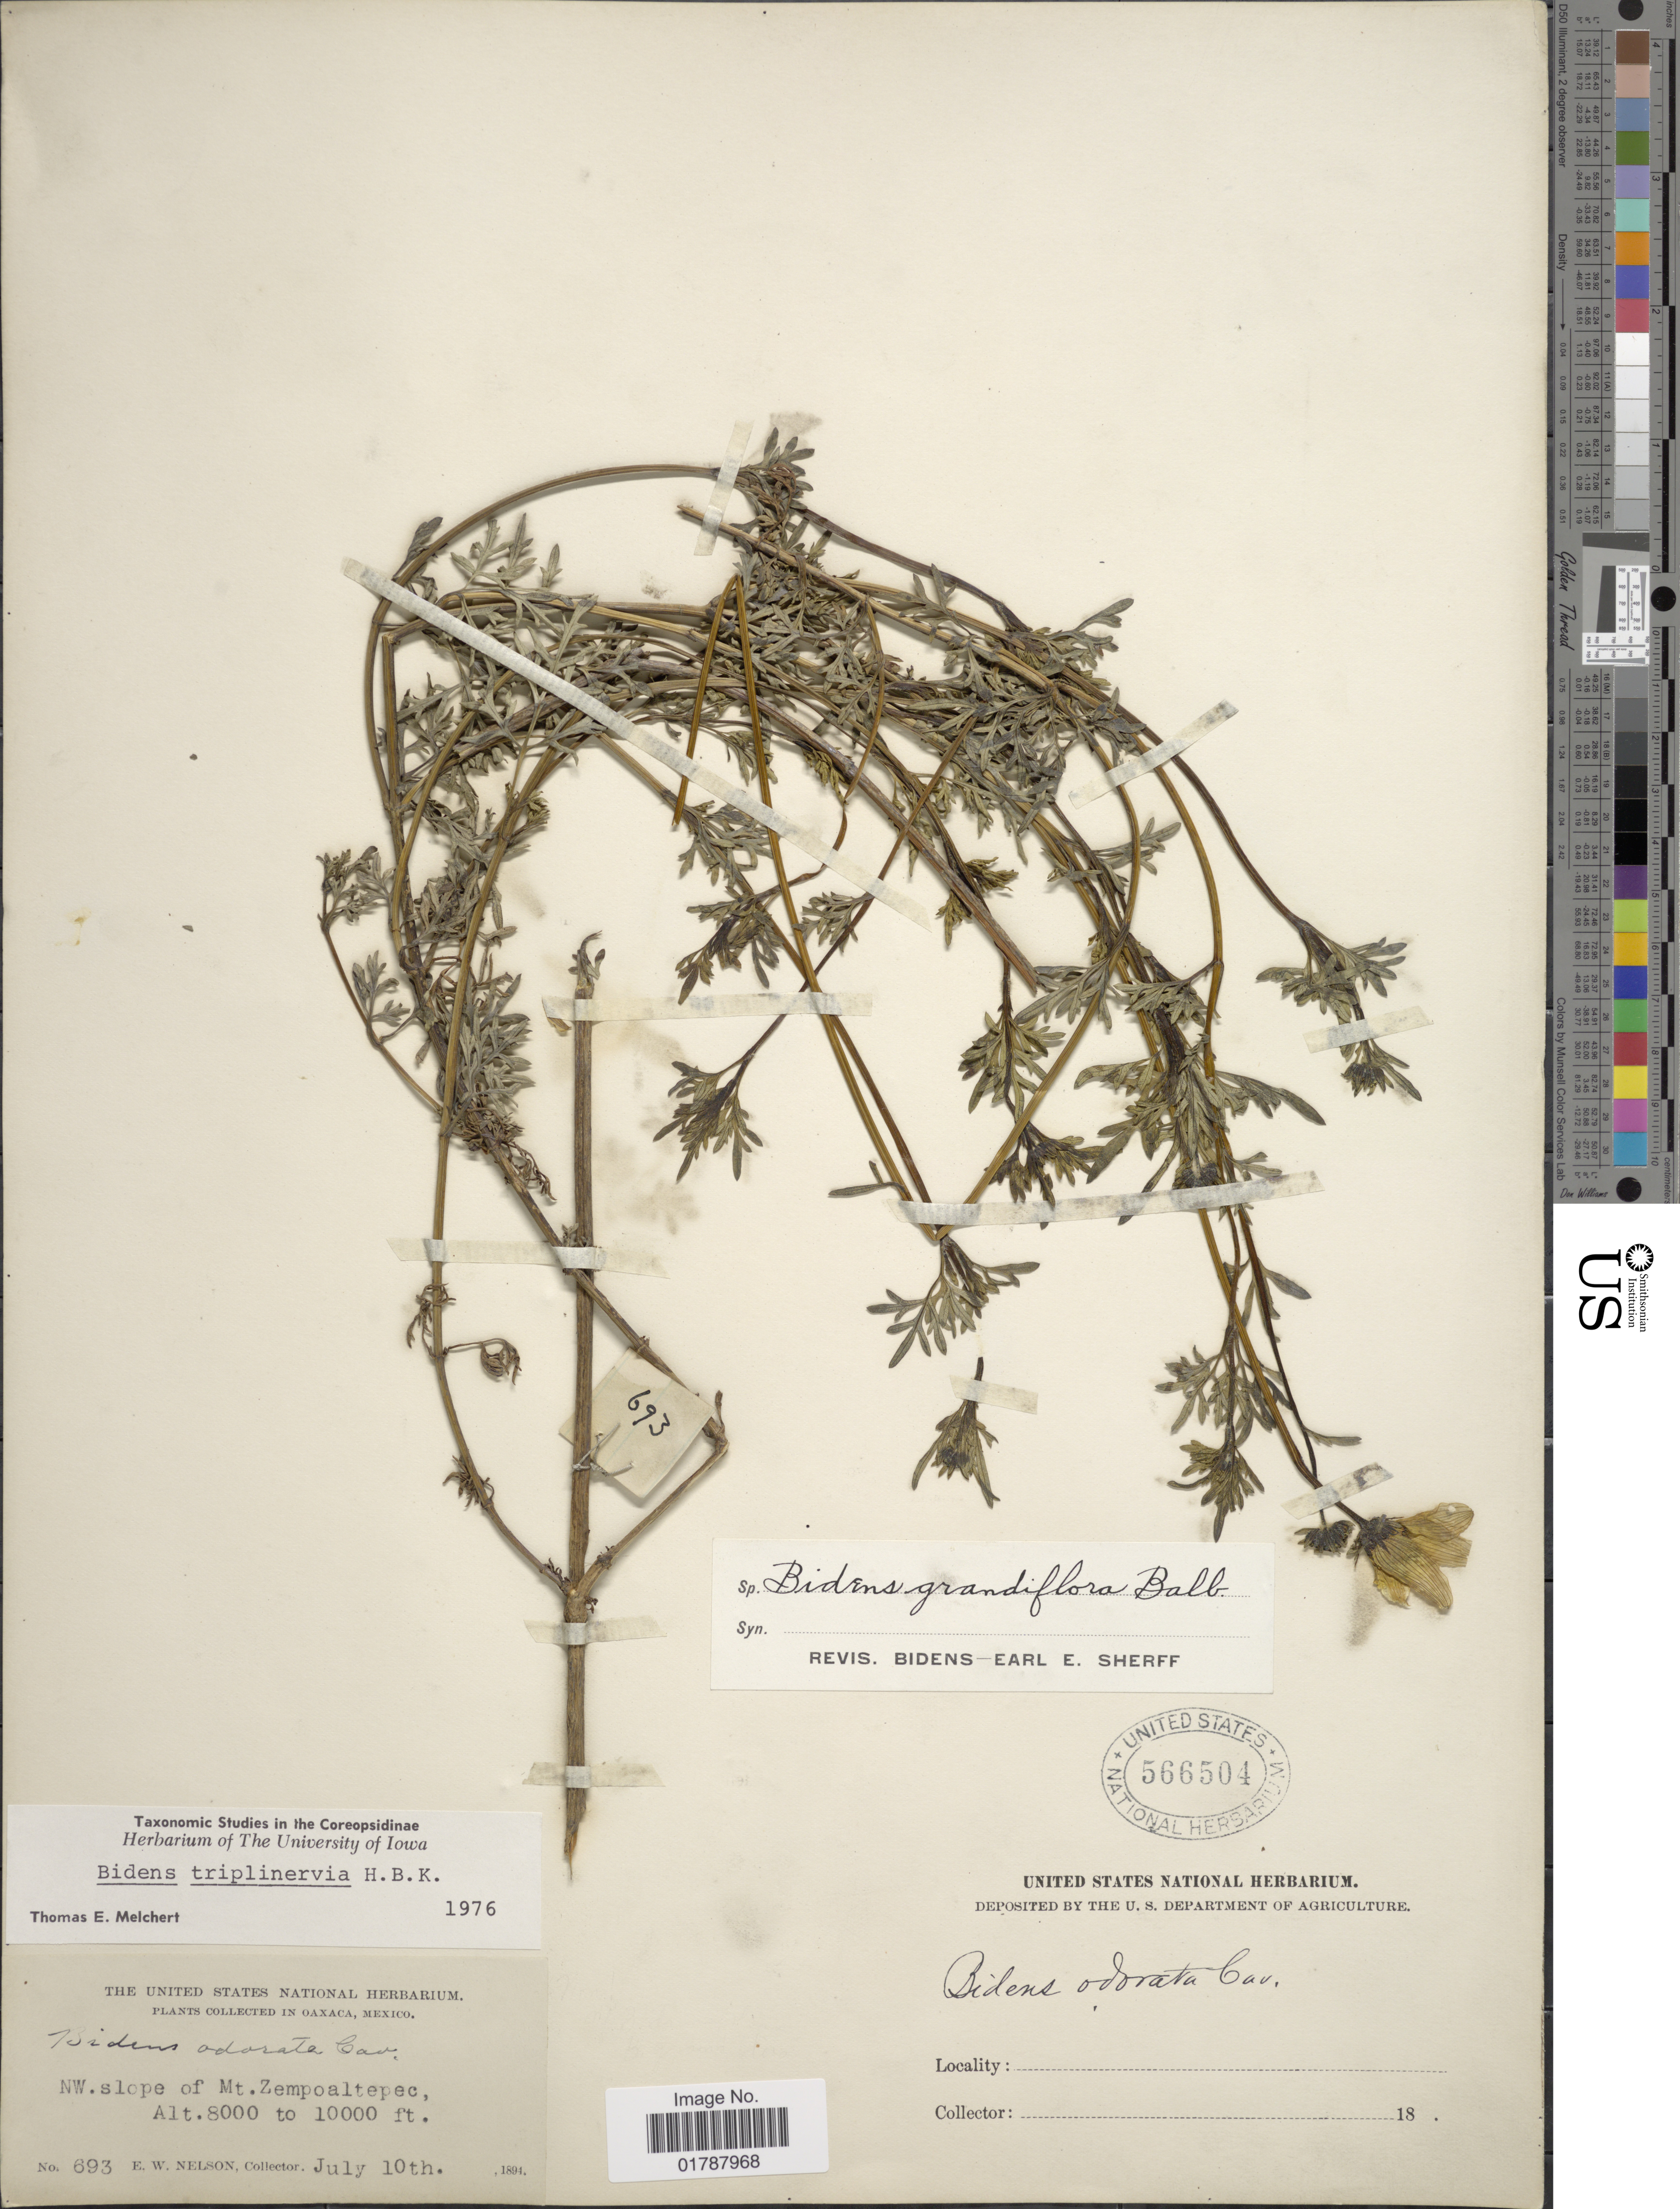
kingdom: Plantae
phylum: Tracheophyta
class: Magnoliopsida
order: Asterales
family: Asteraceae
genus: Bidens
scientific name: Bidens triplinervia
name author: Kunth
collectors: E. W. Nelson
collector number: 693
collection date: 1894-07-10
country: Mexico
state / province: Oaxaca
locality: In Oaxaca, Mexico, NW. slope of Mt. Zempoaltepec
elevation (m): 2438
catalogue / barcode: US 566504